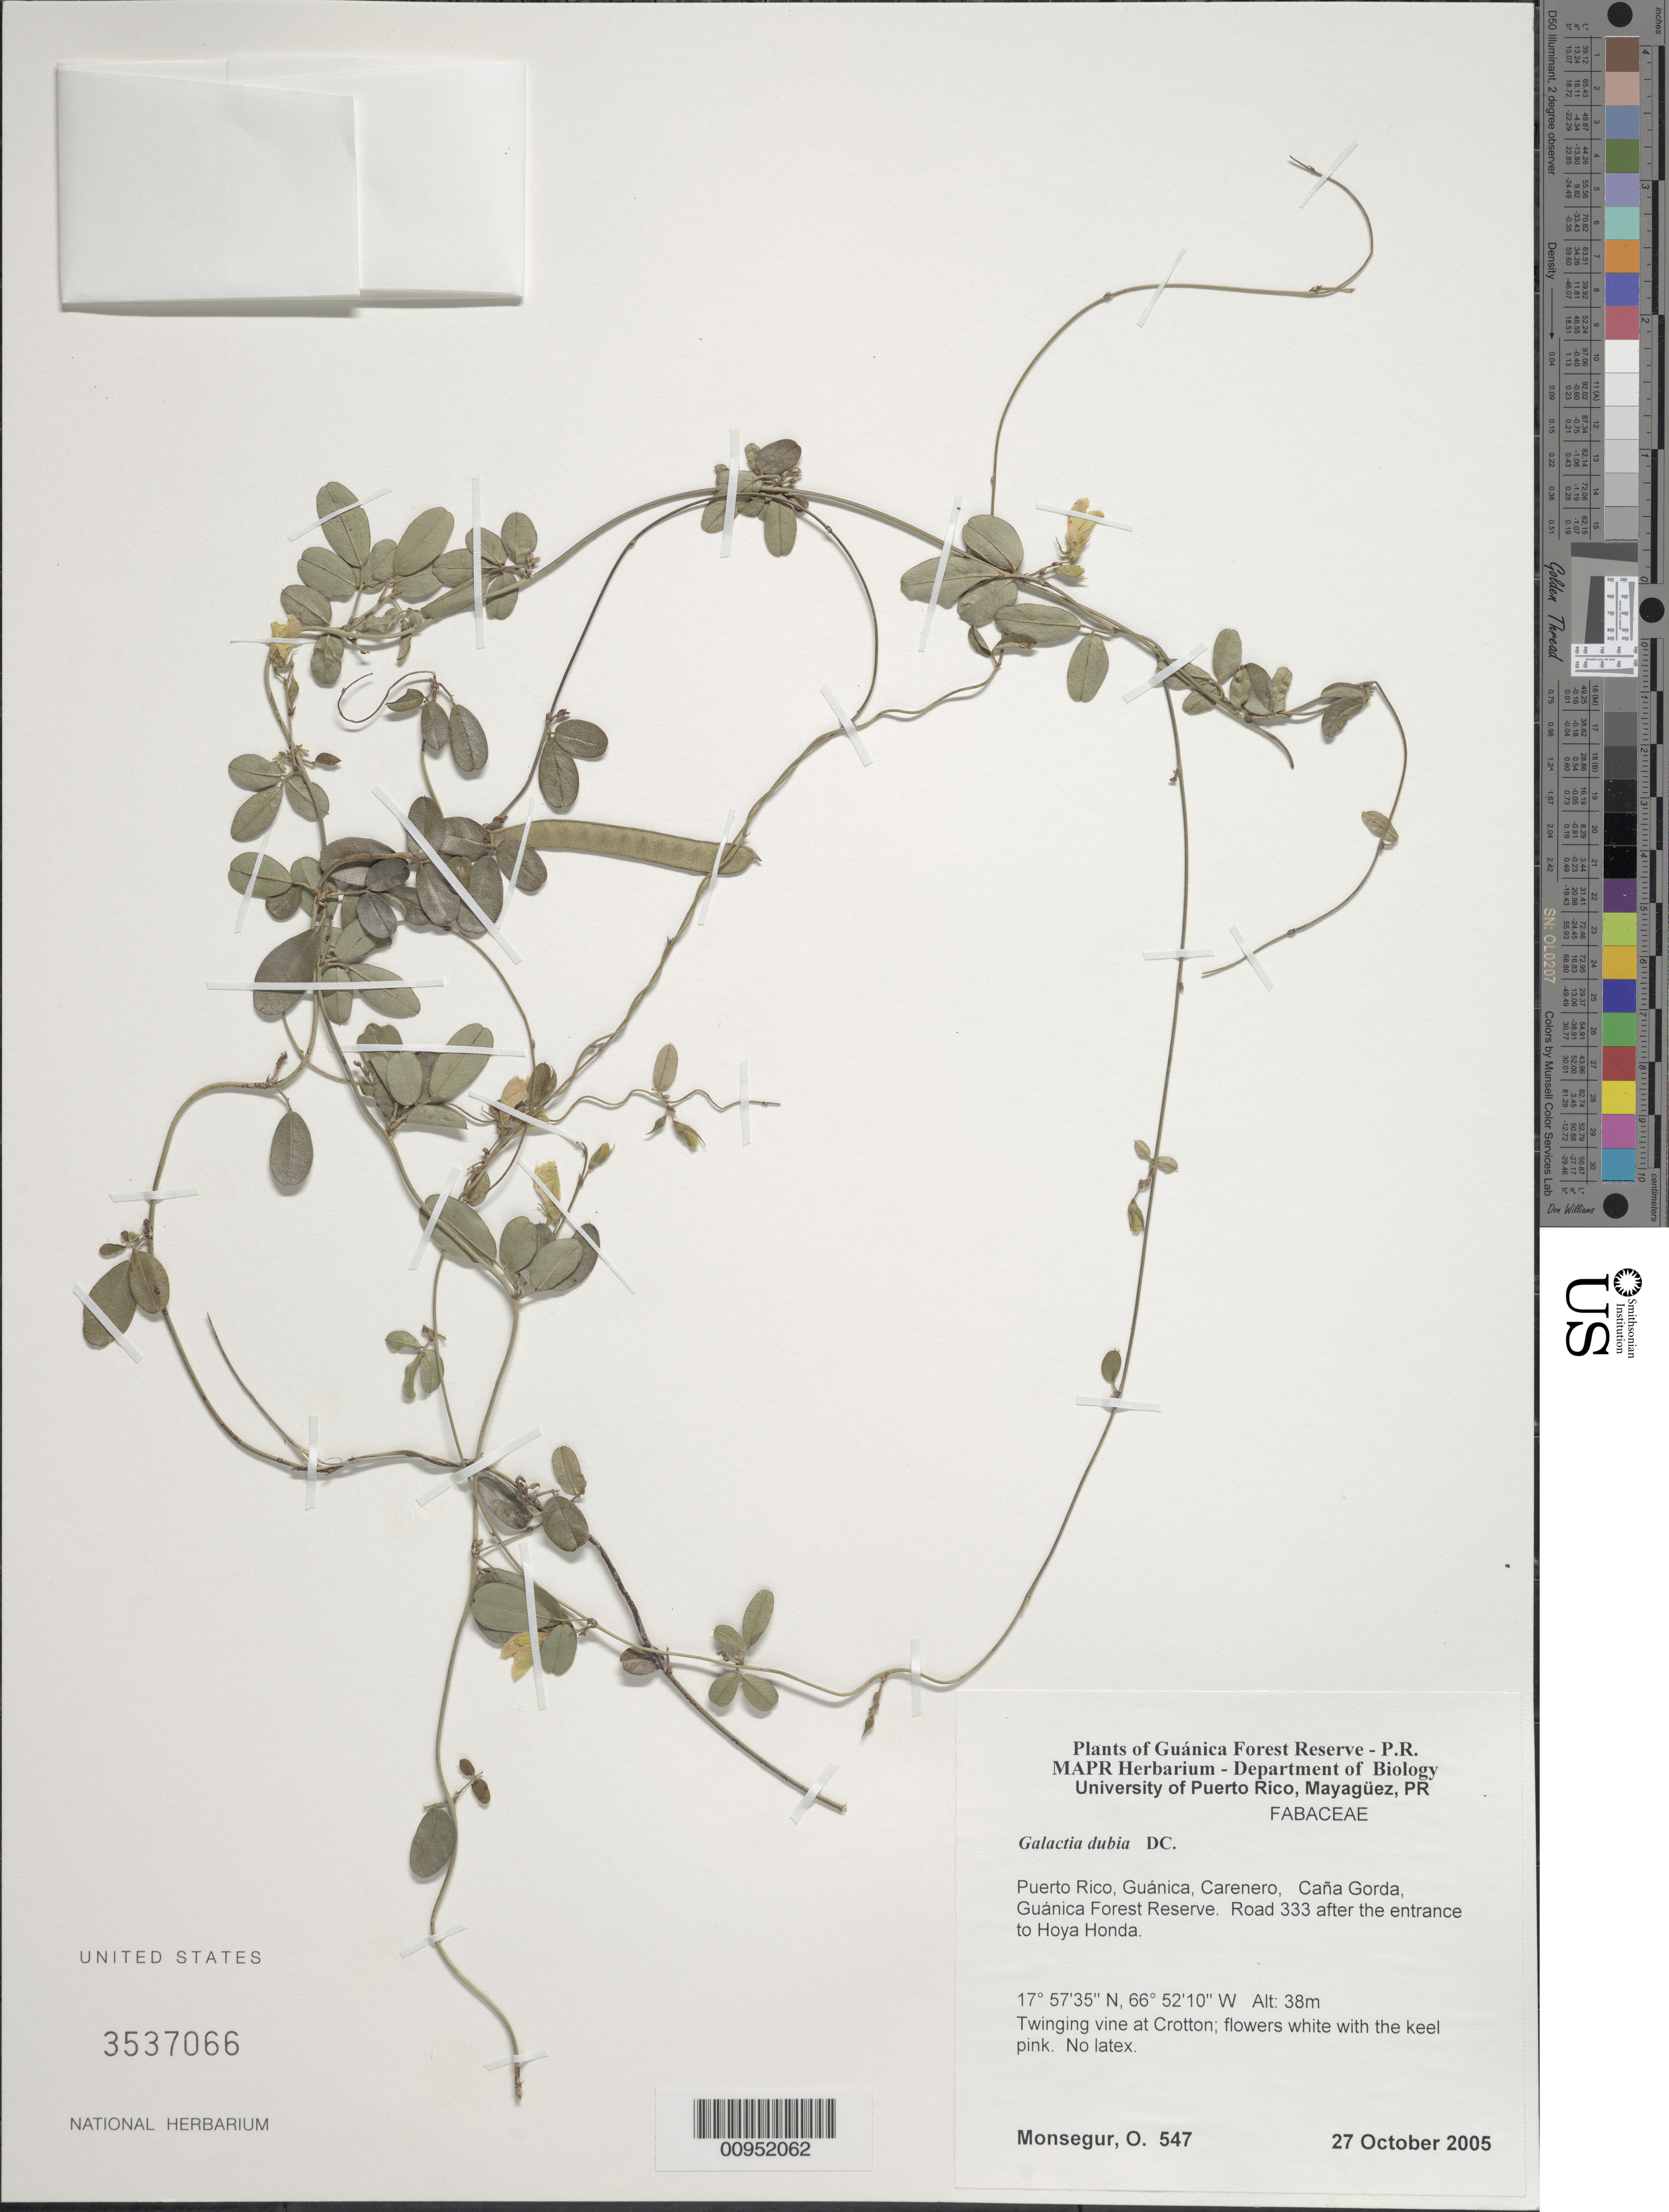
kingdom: Plantae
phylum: Tracheophyta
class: Magnoliopsida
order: Fabales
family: Fabaceae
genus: Galactia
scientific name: Galactia dubia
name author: DC.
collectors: O. Monsegur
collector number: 547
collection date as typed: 27 Oct 2005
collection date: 2005-10-27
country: Puerto Rico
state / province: Guánica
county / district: Carenero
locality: Guánica Forest Reserve. Caña Gorda, Road 333 after the entrance to Hoya Honda.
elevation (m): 38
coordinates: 17.57348, 66.52104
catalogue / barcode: US 3537066